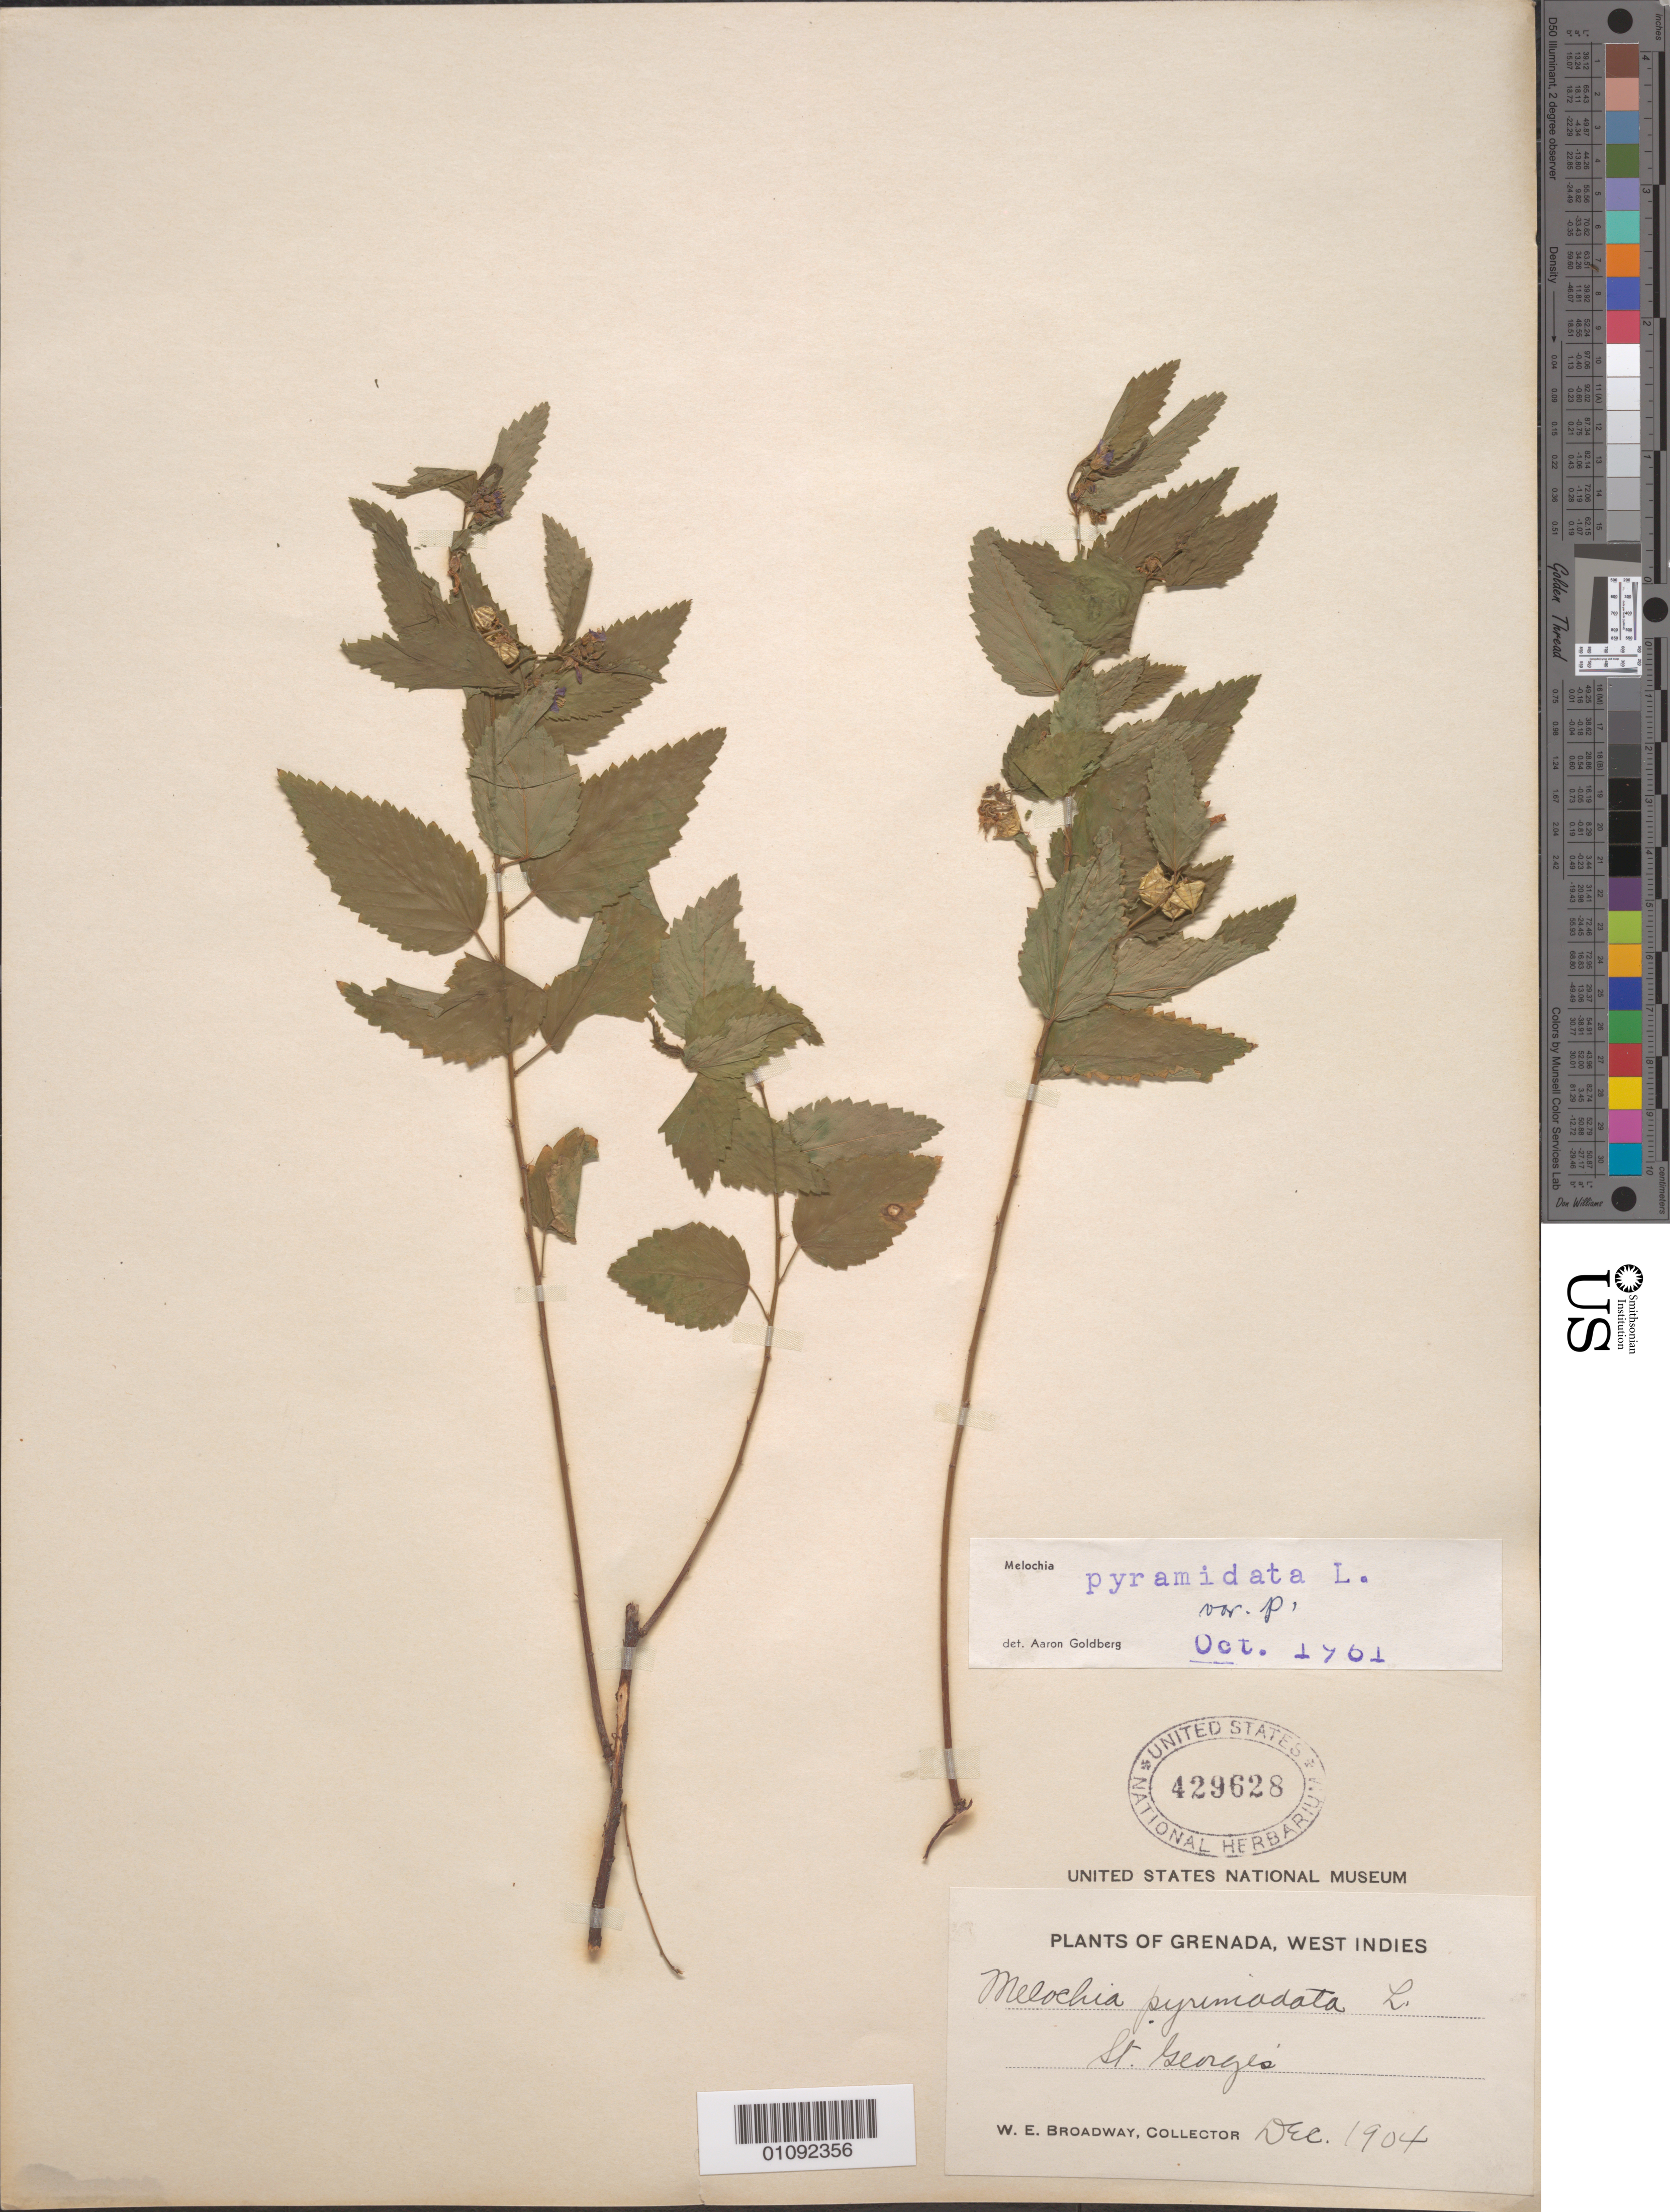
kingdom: Plantae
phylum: Tracheophyta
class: Magnoliopsida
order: Malvales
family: Malvaceae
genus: Melochia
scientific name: Melochia pyramidata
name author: L.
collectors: W. E. Broadway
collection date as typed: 01 Dec 1904 to 31 Dec 1904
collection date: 1904-12-01/1904-12-31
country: Grenada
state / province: Saint George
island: Grenada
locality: St George's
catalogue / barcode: US 429628